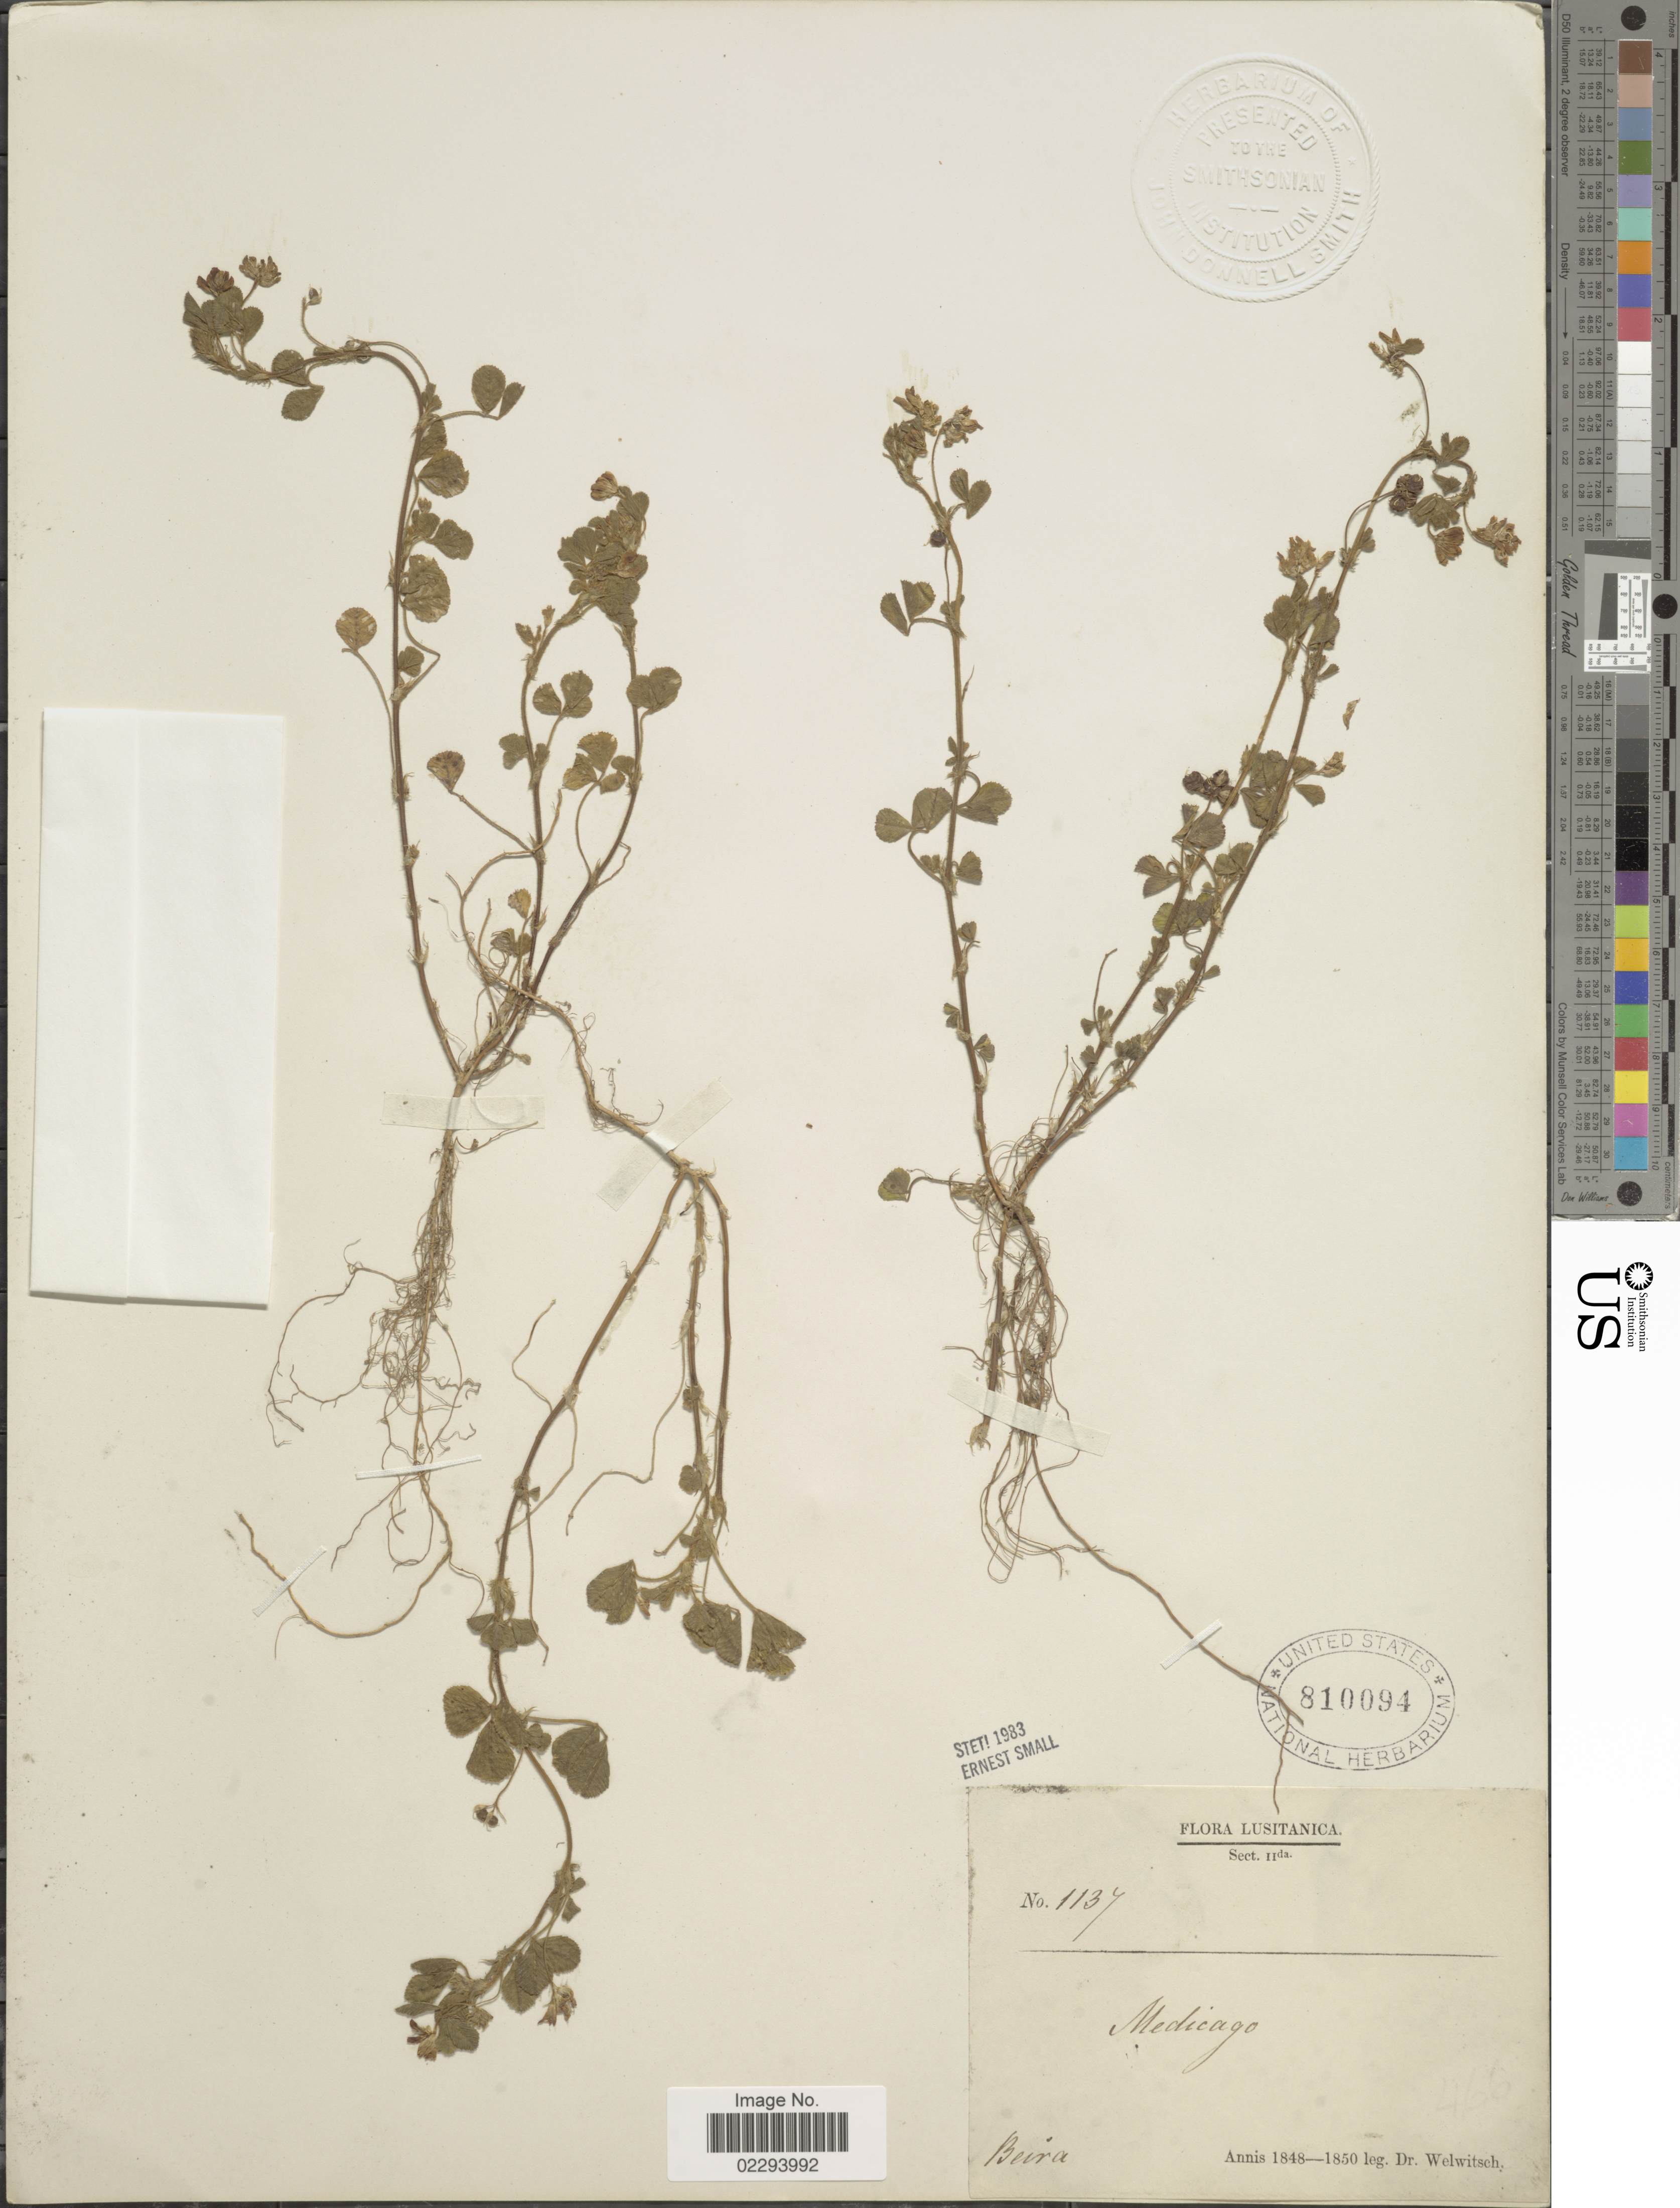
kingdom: Plantae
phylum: Tracheophyta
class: Magnoliopsida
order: Fabales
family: Fabaceae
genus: Medicago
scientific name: Medicago sp.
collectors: -. Welwitsch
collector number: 1137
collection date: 1848/1850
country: Portugal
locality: Lusitanica, Beira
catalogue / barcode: US 810094